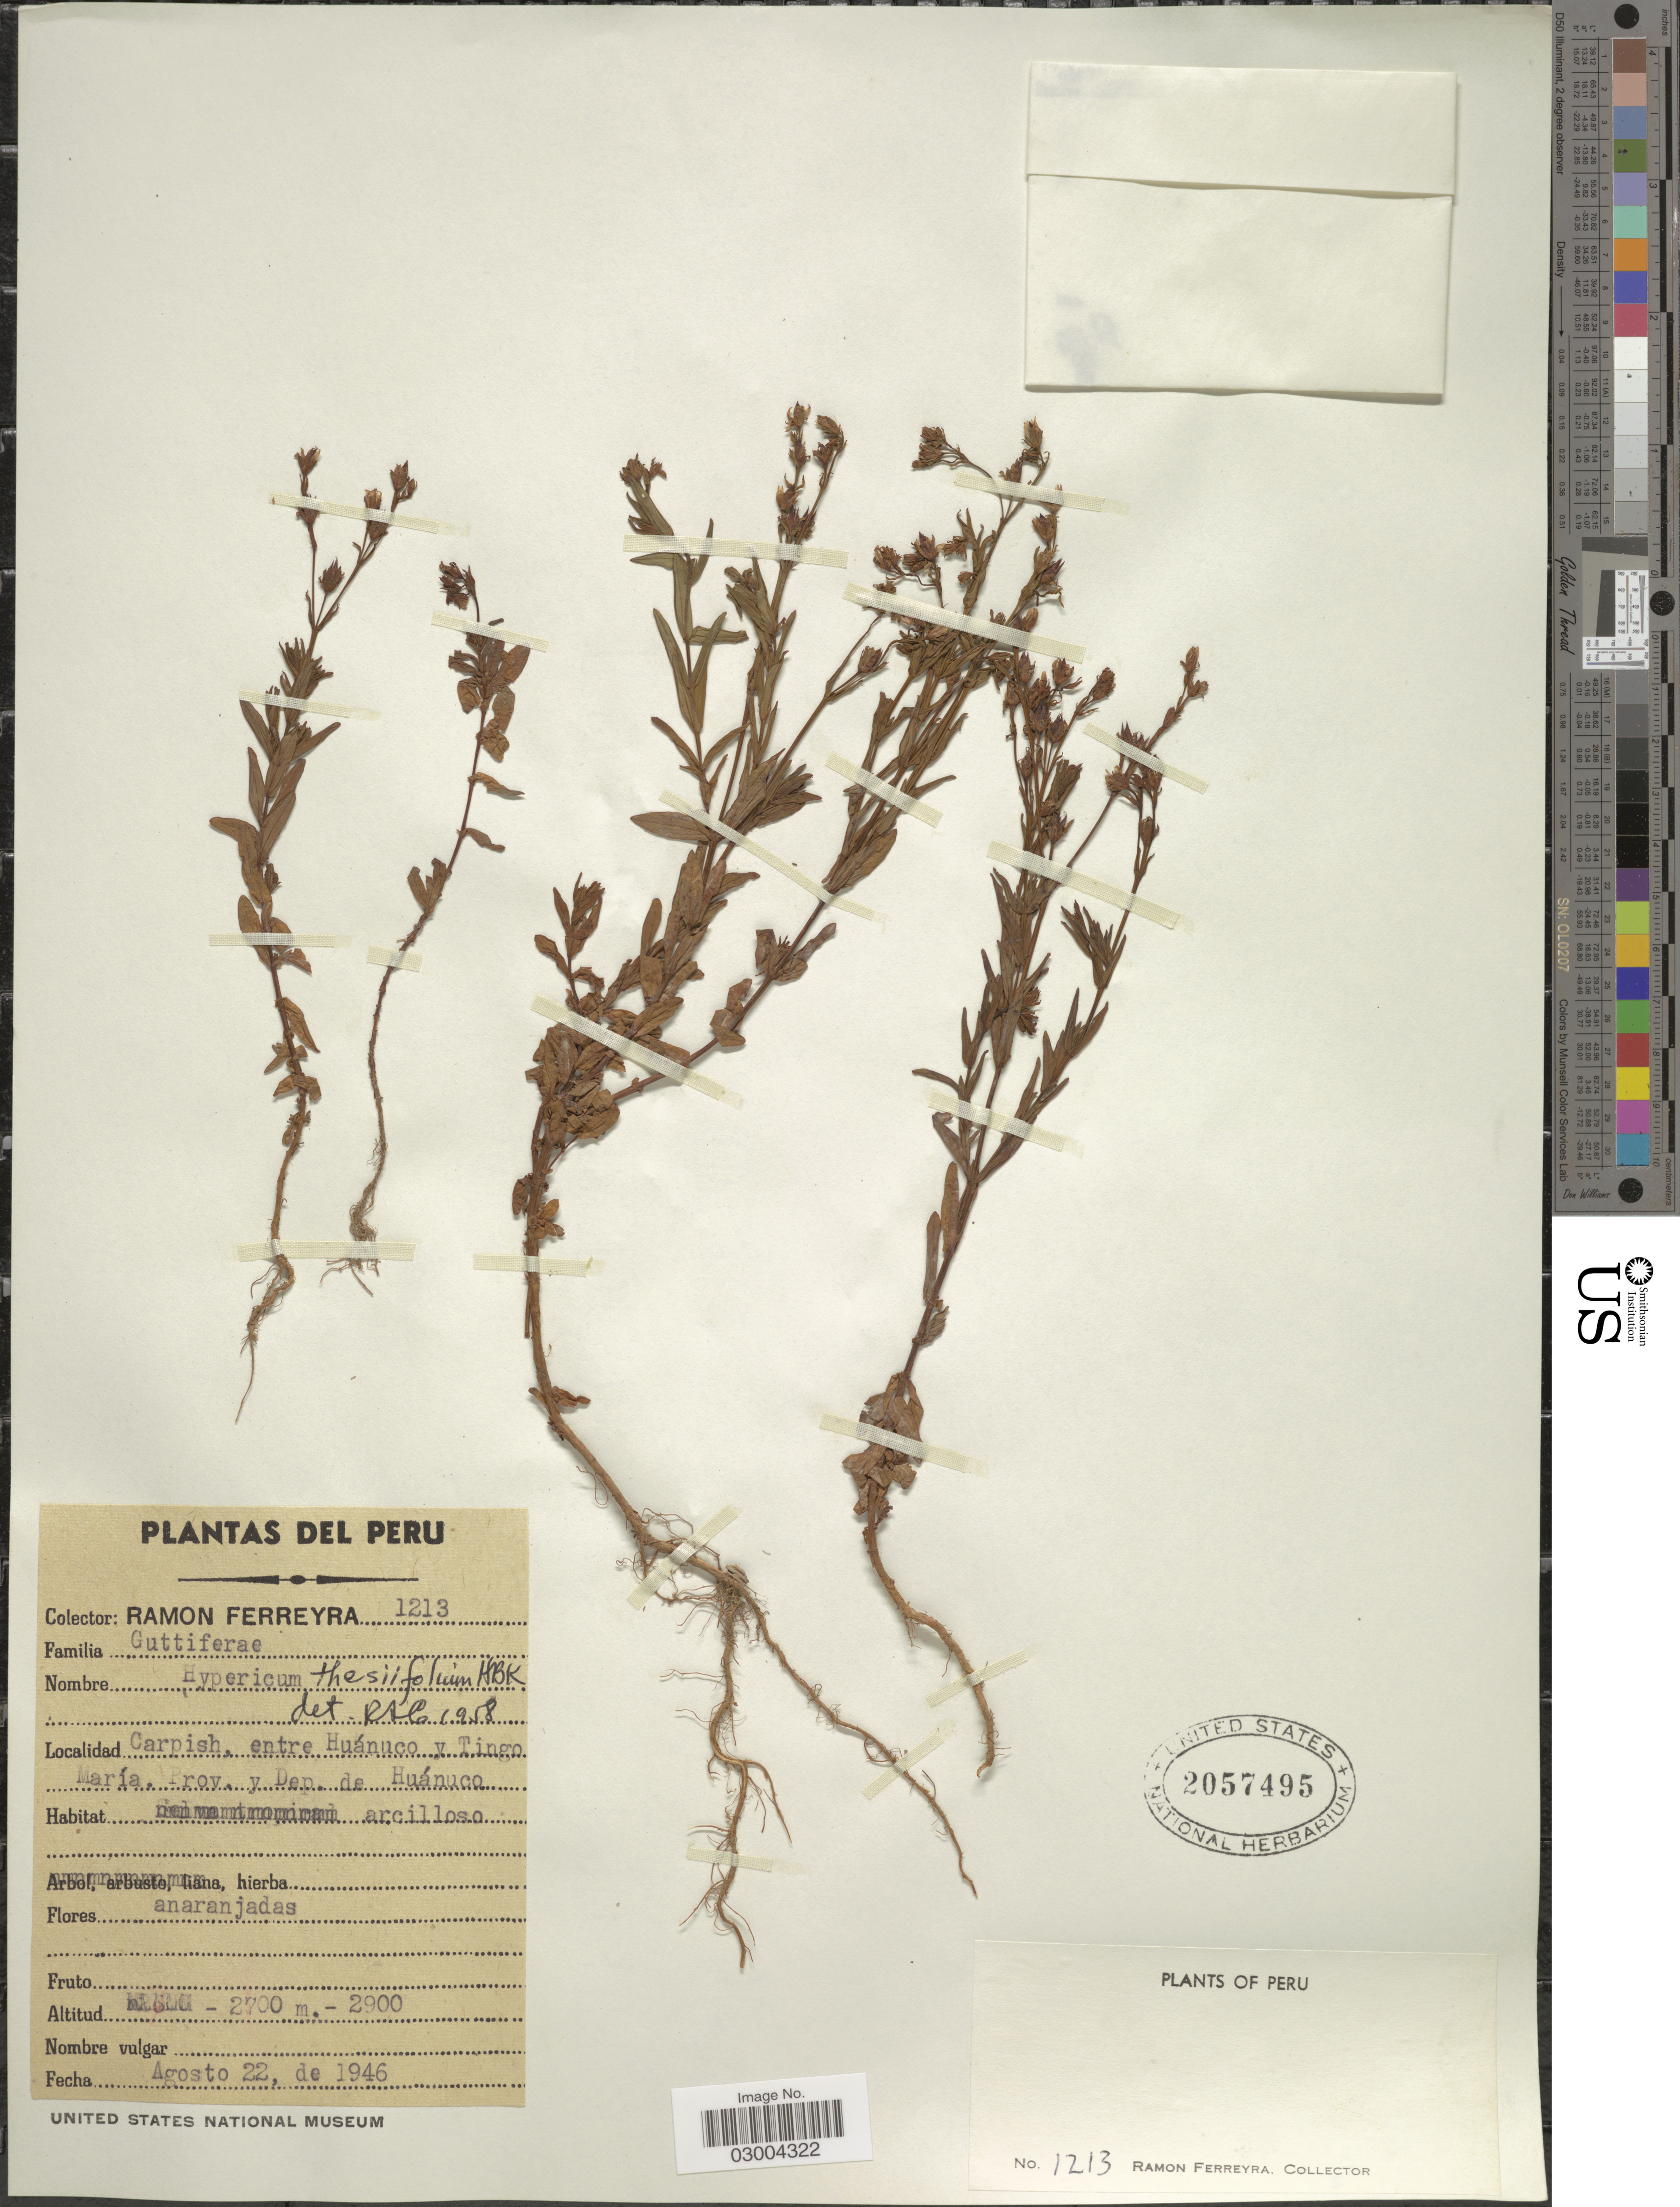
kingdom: Plantae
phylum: Tracheophyta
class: Magnoliopsida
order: Malpighiales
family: Hypericaceae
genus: Hypericum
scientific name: Hypericum thesiifolium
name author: Kunth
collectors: R. A. Ferreyra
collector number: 1213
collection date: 1946-08-22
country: Peru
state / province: Huánuco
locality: Carpish, entre Huánuco y Tingo María. Prov. y Dep. de Huánuco.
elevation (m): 2700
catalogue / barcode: US 2057495